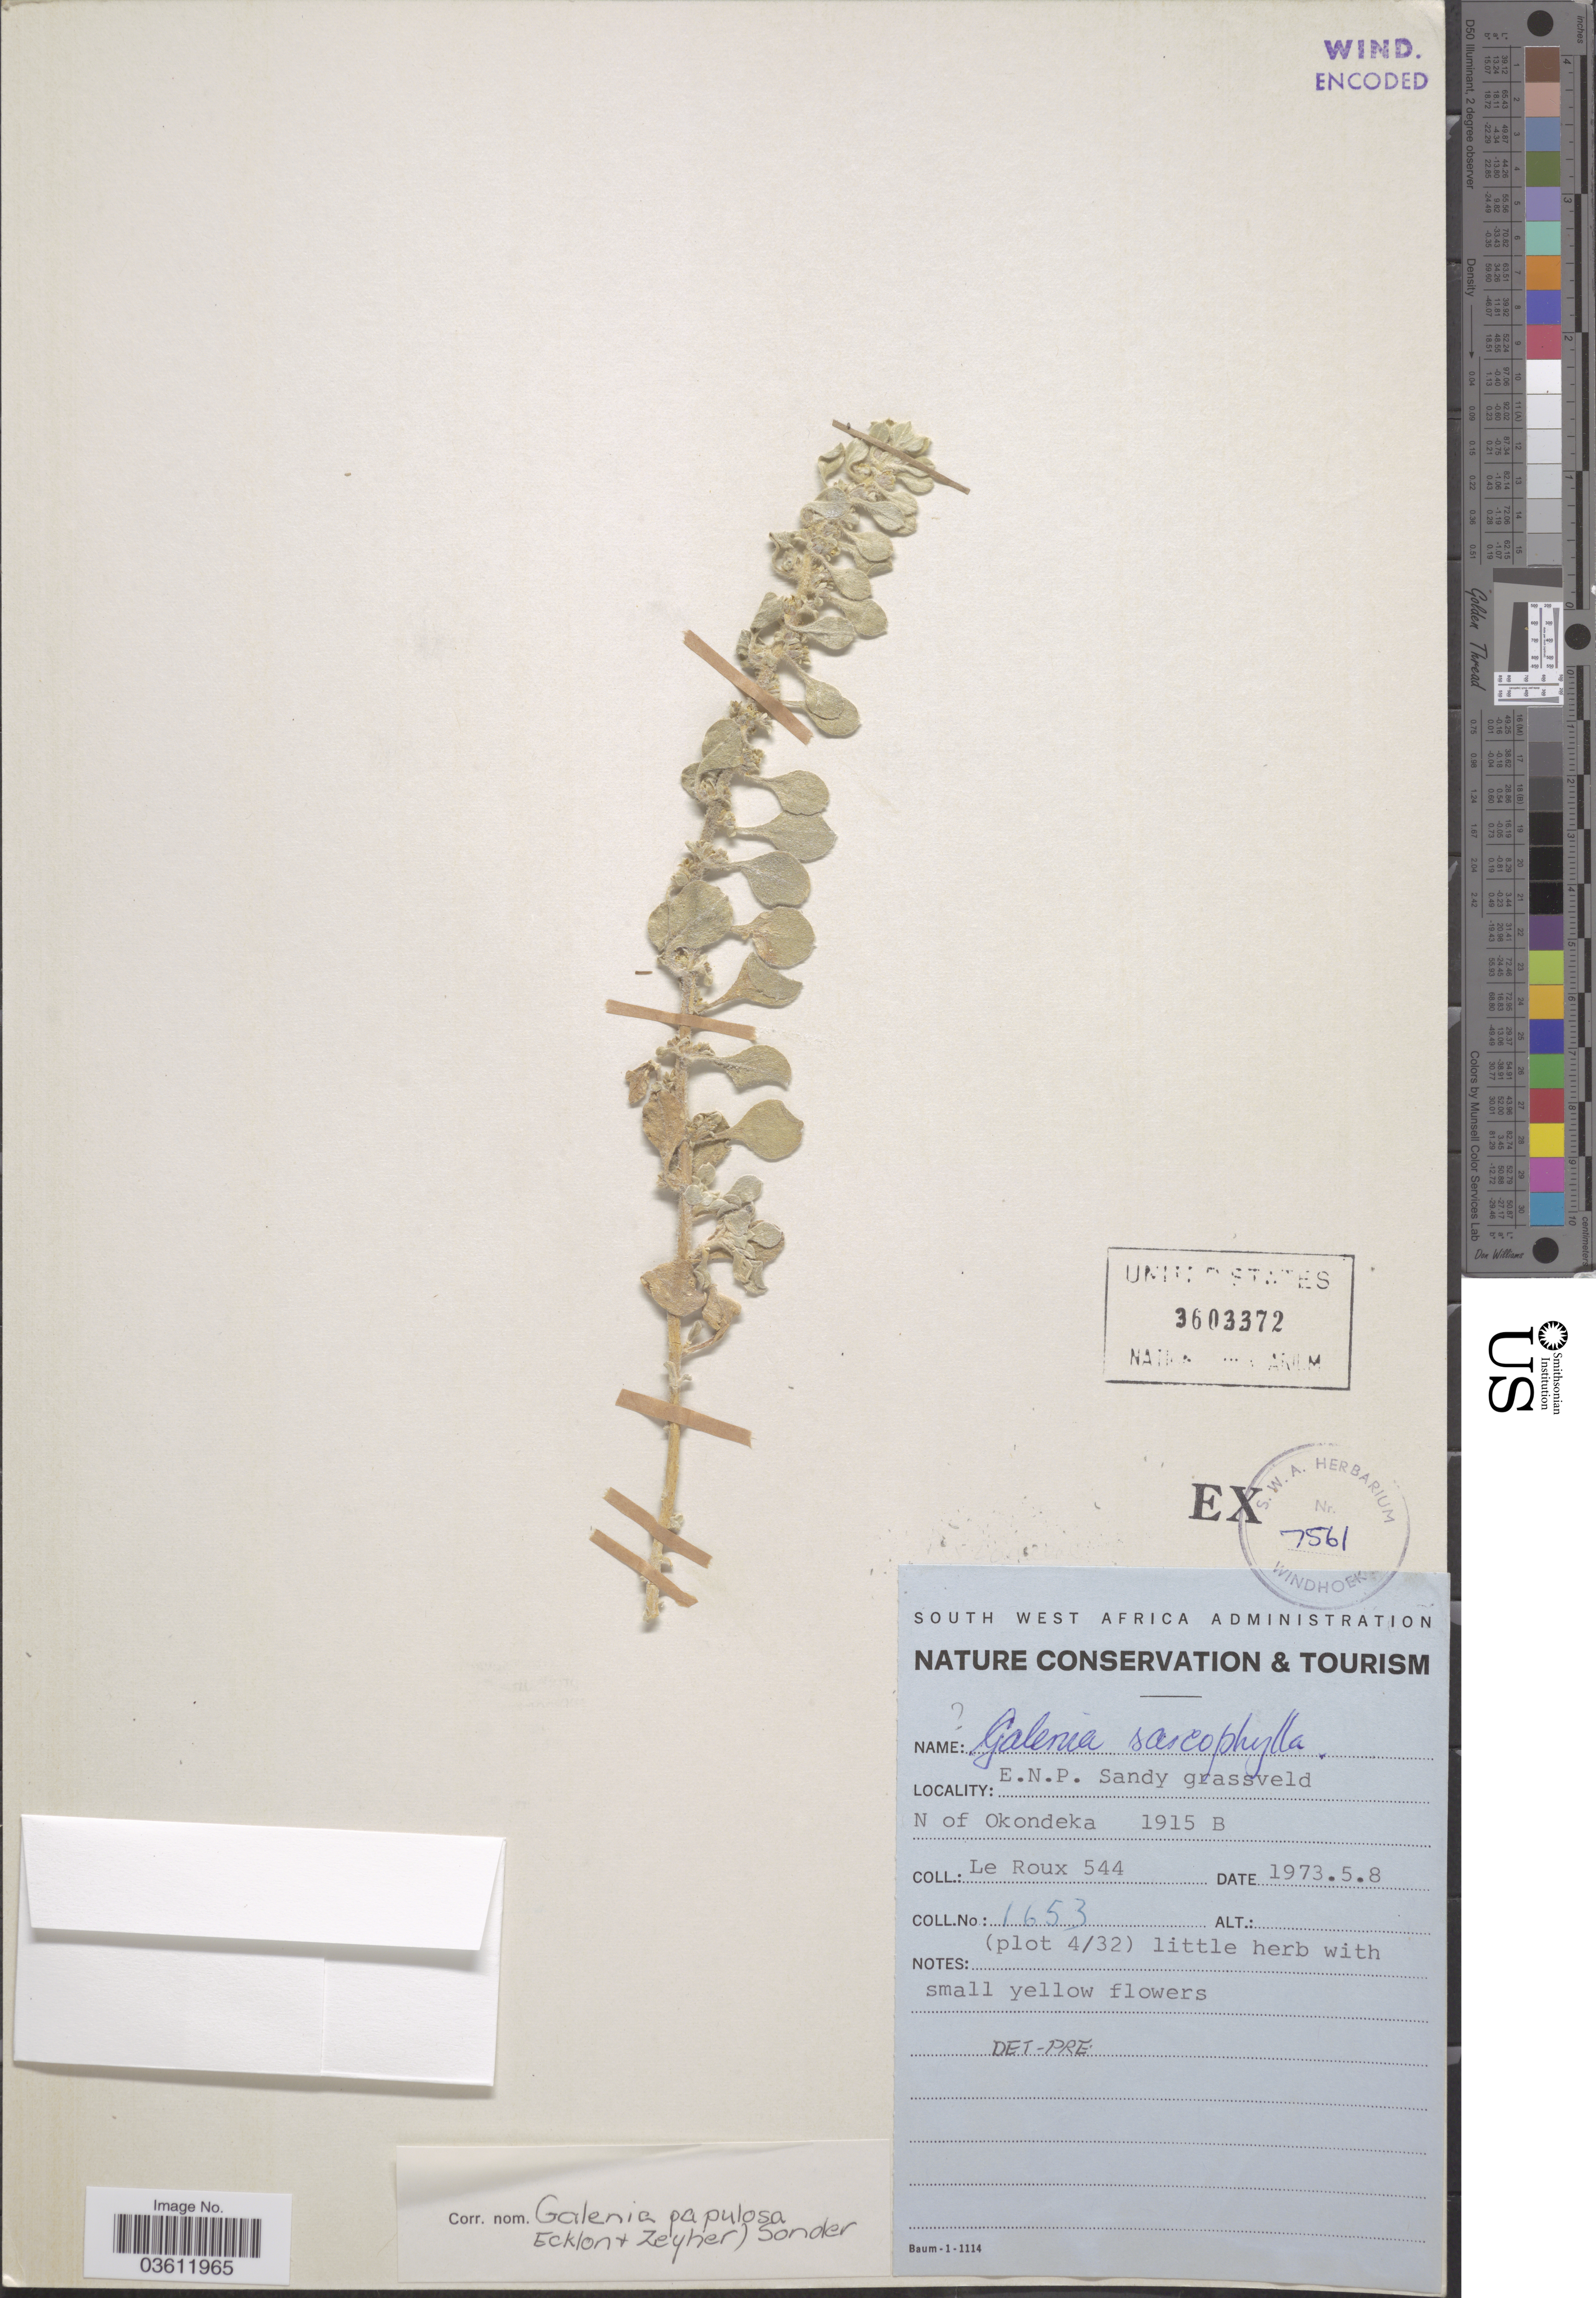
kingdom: Plantae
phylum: Tracheophyta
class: Magnoliopsida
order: Caryophyllales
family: Aizoaceae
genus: Aizoon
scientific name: Aizoon sp.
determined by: Strong, Mark T., (BOT), Smithsonian Institution - National Museum of Natural History (UNITED STATES)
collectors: -. le Roux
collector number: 544/1653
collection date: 1973-05-08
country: Namibia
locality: South West Africa Administration. E.N.P. Sandy grassveld N of Okondeka 1915 B.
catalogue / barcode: US 3603372